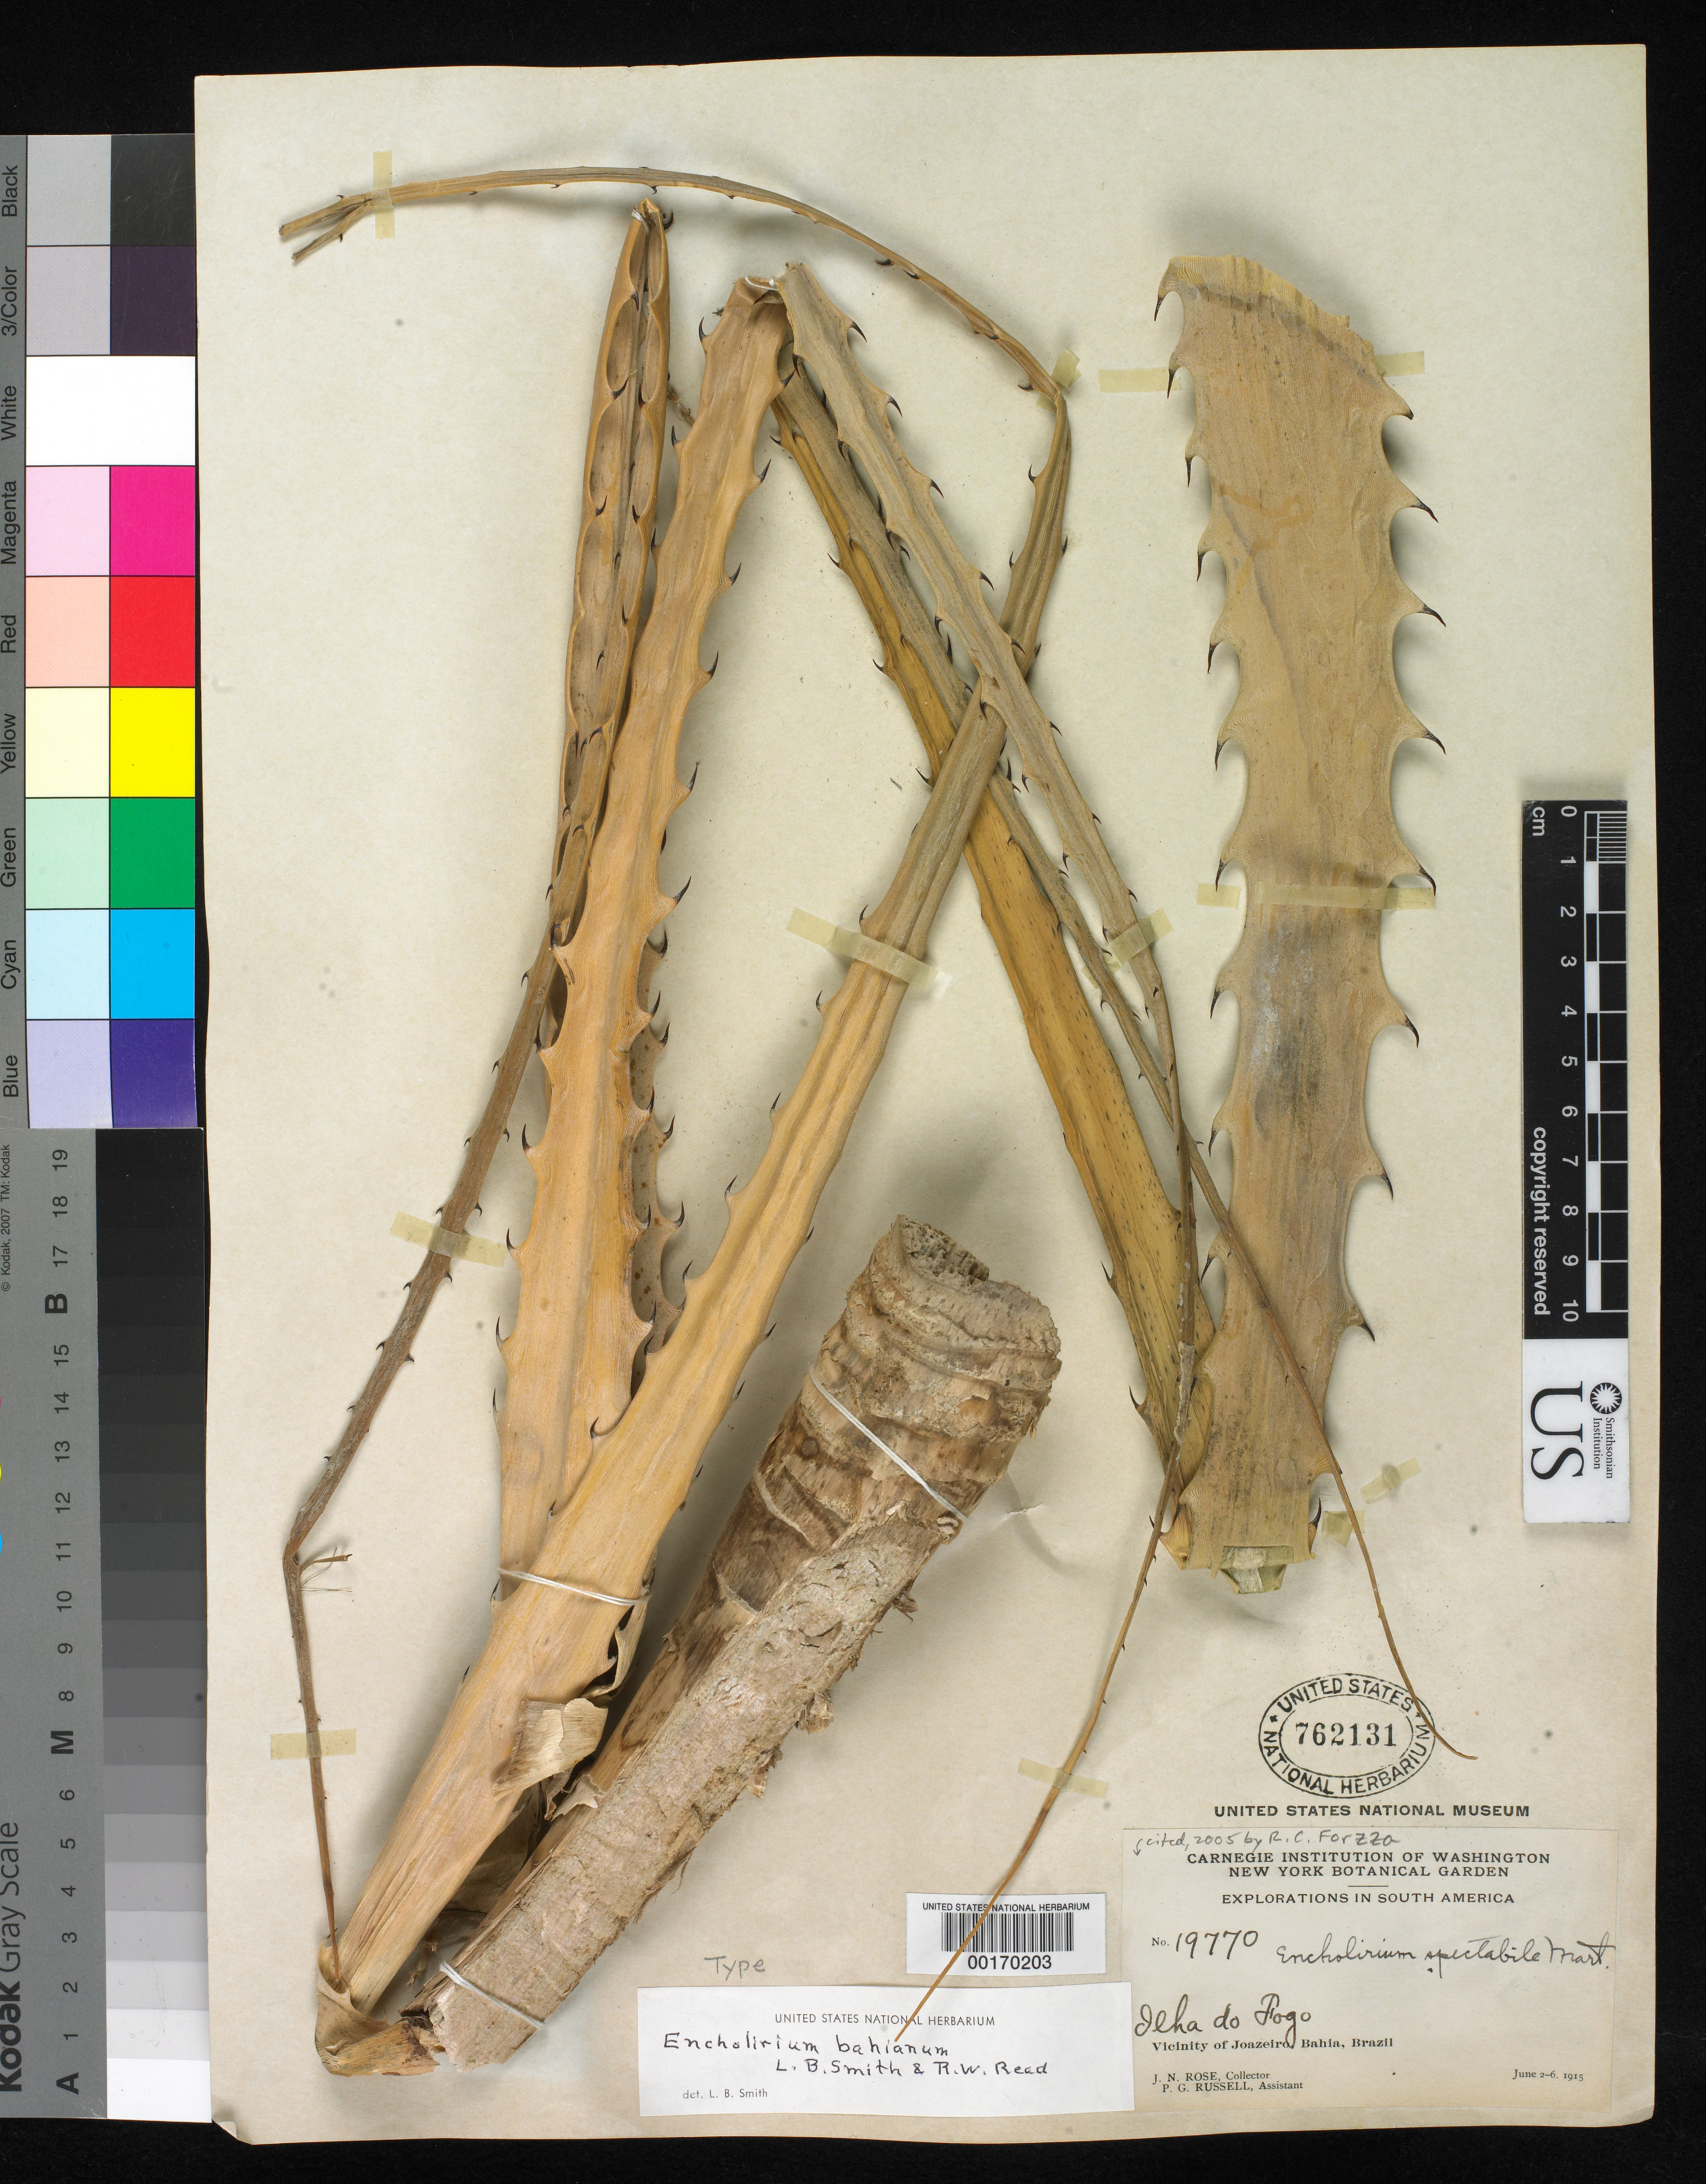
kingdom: Plantae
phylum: Tracheophyta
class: Liliopsida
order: Poales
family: Bromeliaceae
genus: Encholirium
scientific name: Encholirium bahianum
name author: L.B. Sm. & Read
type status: Holotype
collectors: J. N. Rose & P. G. Russell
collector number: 19770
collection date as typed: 02 Jun 1915 to 06 Jun 1916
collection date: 1915-06-02/1916-06-06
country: Brazil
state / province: Bahia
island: Fogo Island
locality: Vicinity of Joazeiro.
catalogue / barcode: US 762131